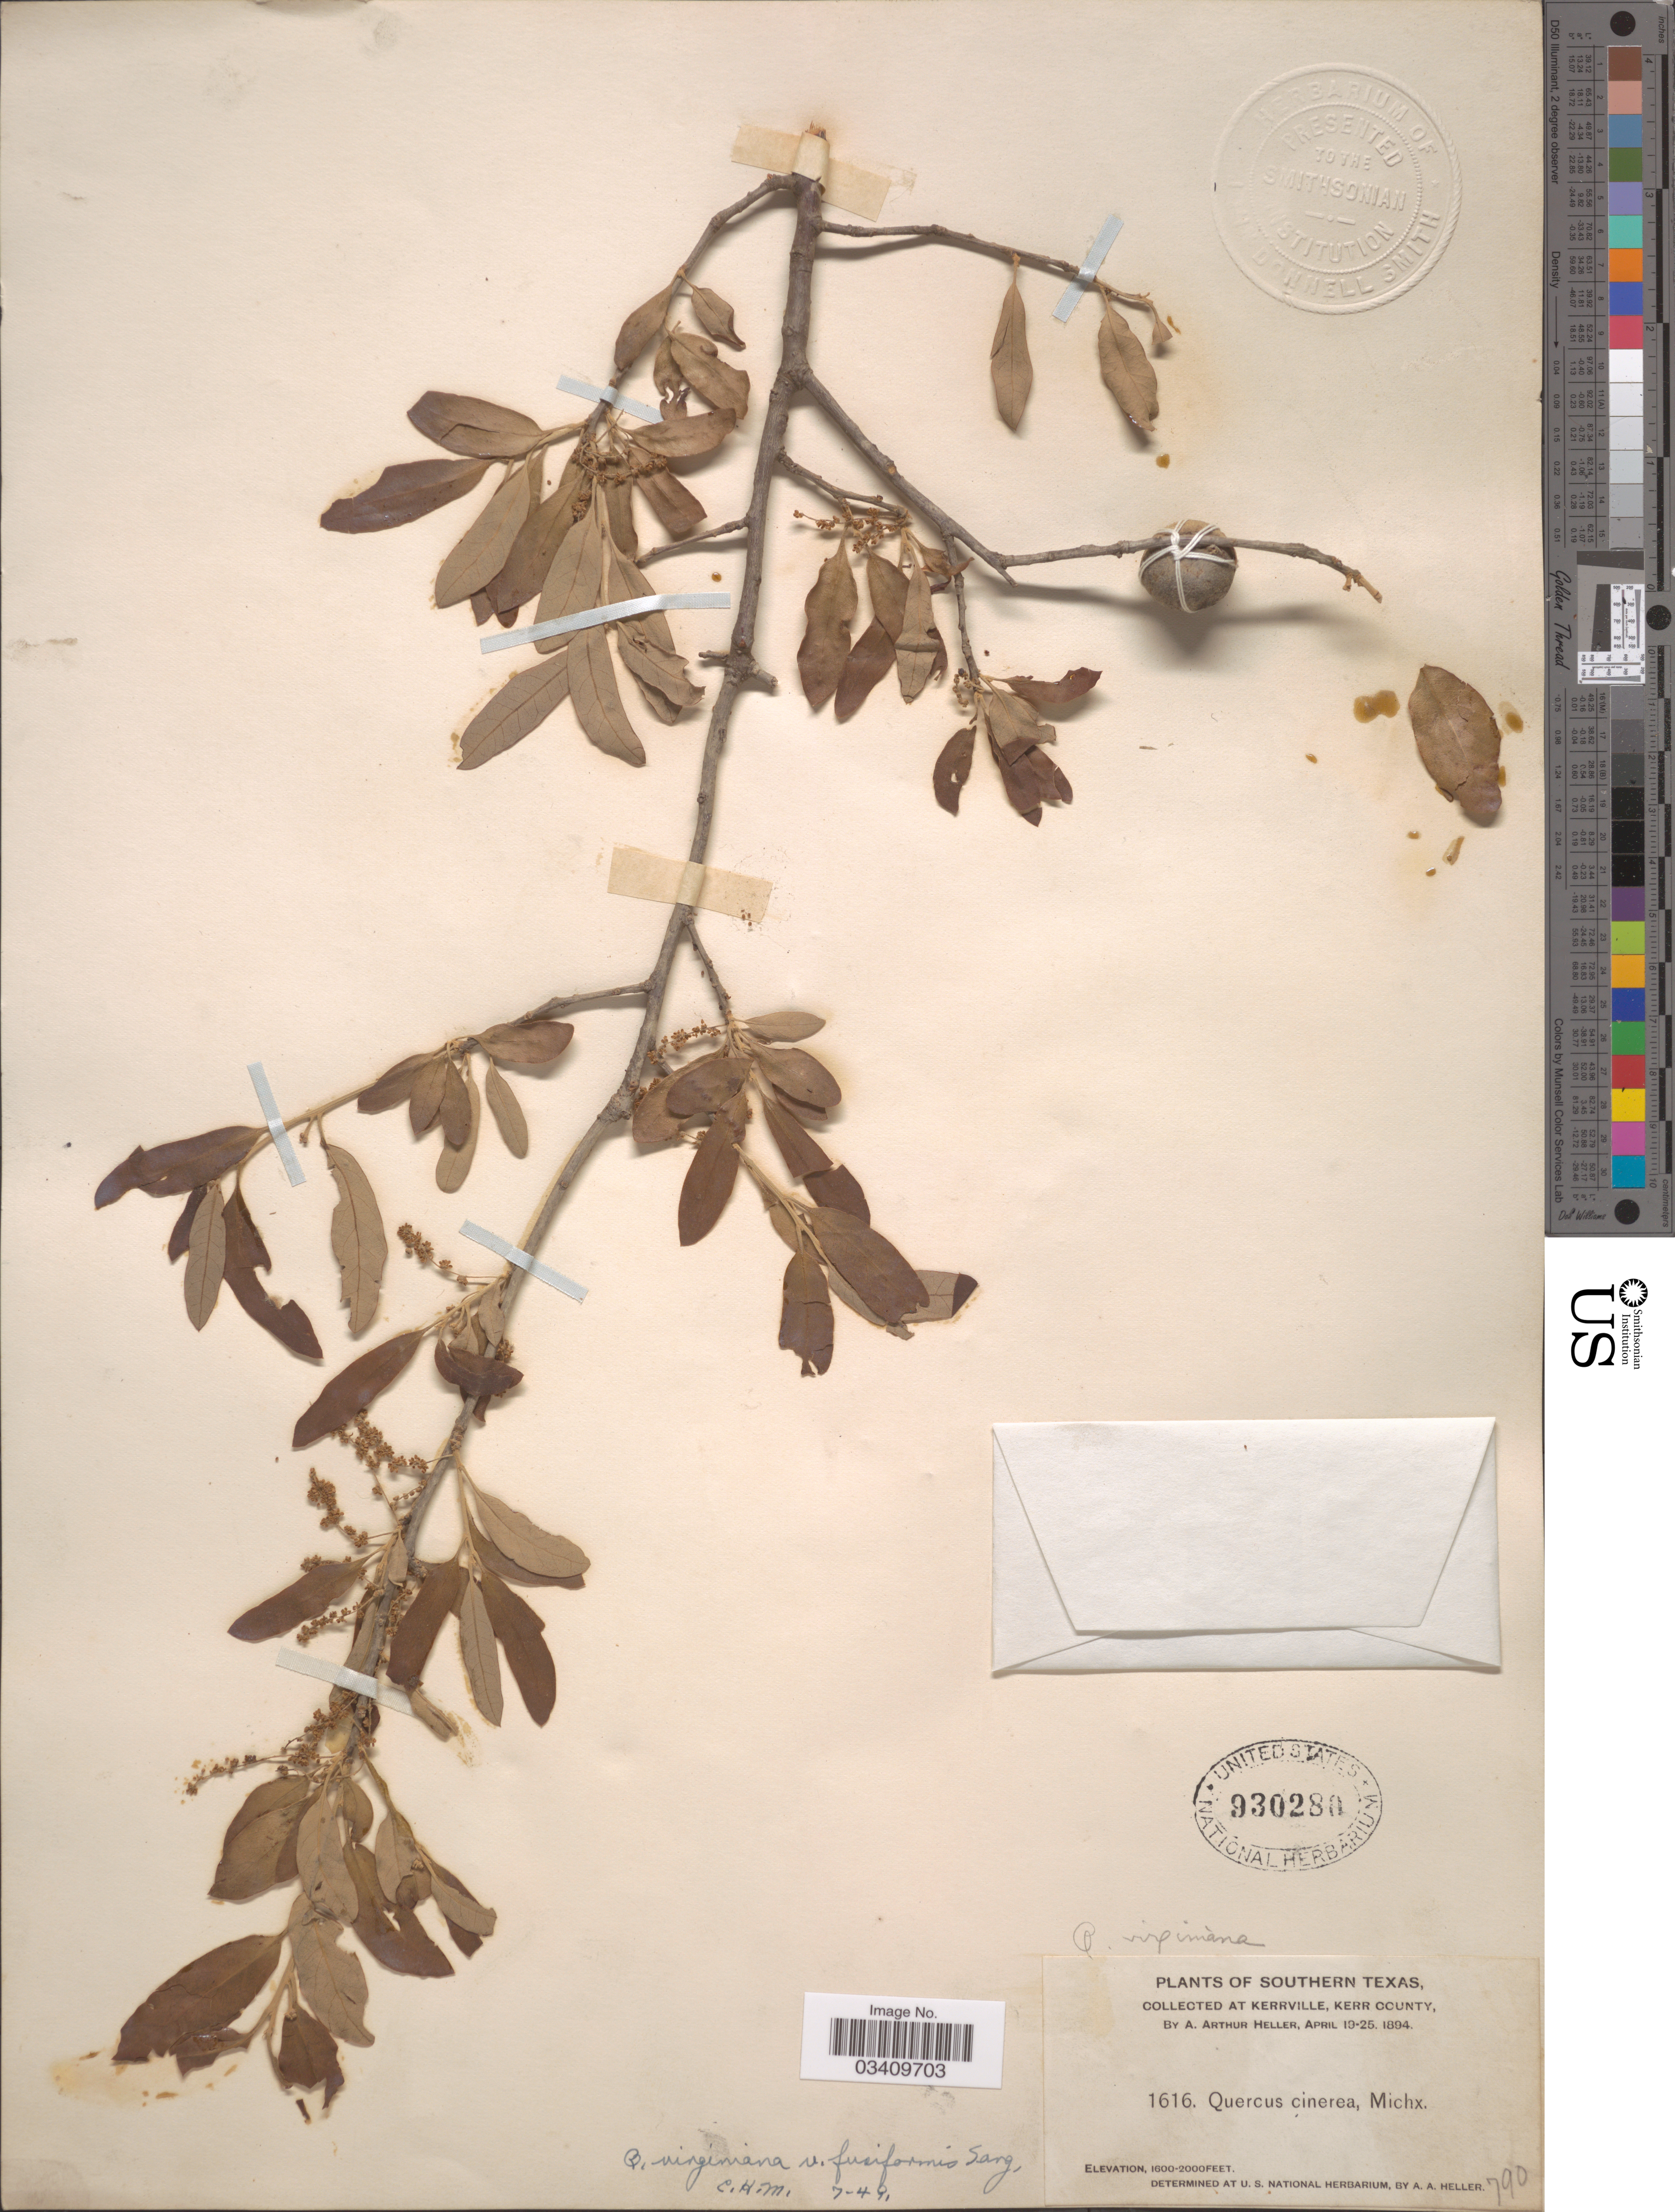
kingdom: Plantae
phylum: Tracheophyta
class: Magnoliopsida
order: Fagales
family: Fagaceae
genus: Quercus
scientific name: Quercus virginiana var. fusiformis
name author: (Small) Sarg.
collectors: A. A. Heller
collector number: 1616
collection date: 1894-04-19/1894-04-25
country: United States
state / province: Texas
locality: Southern Texas. Kerrville, Kerr County.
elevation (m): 488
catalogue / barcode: US 930280